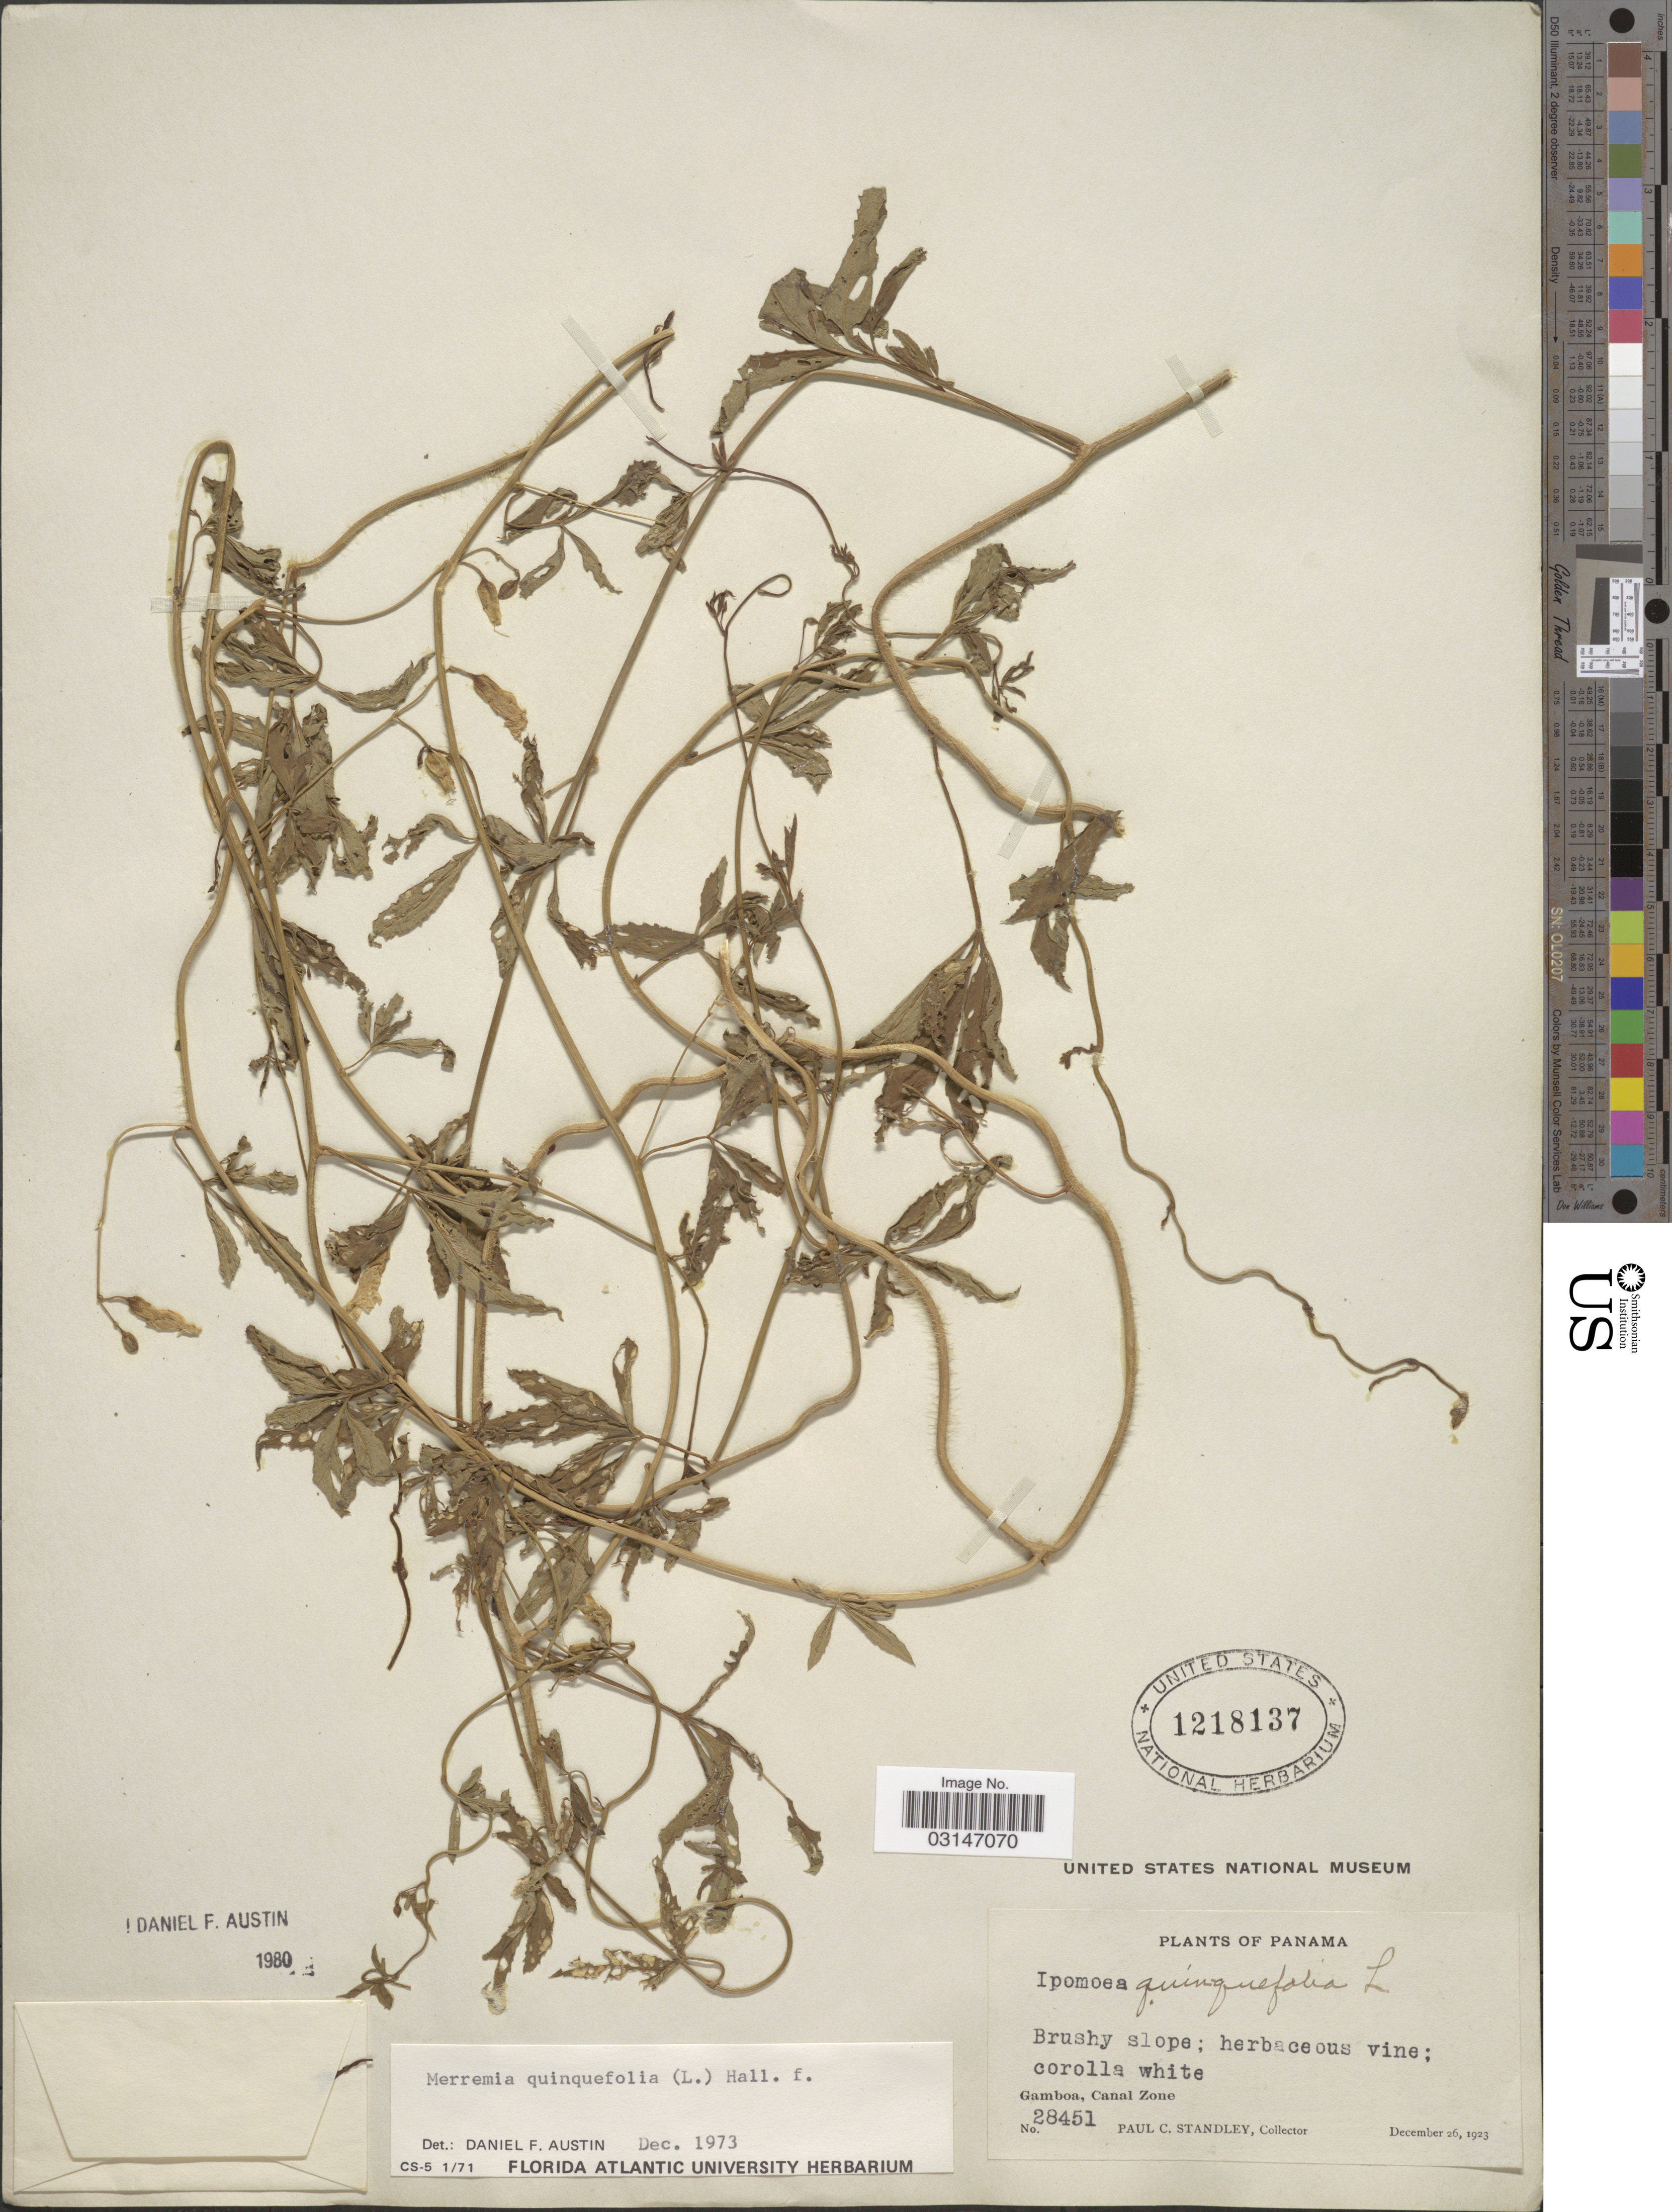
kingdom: Plantae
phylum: Tracheophyta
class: Magnoliopsida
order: Solanales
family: Convolvulaceae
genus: Distimake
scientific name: Distimake quinquefolius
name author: (L.) A. R. Simões & Staples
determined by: Strong, Mark T., (BOT), Smithsonian Institution - National Museum of Natural History (UNITED STATES)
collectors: P. C. Standley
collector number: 28451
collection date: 1923-12-26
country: Panama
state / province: Colón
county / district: Canal Zone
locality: Gamboa, Canal Zone.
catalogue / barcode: US 1218137